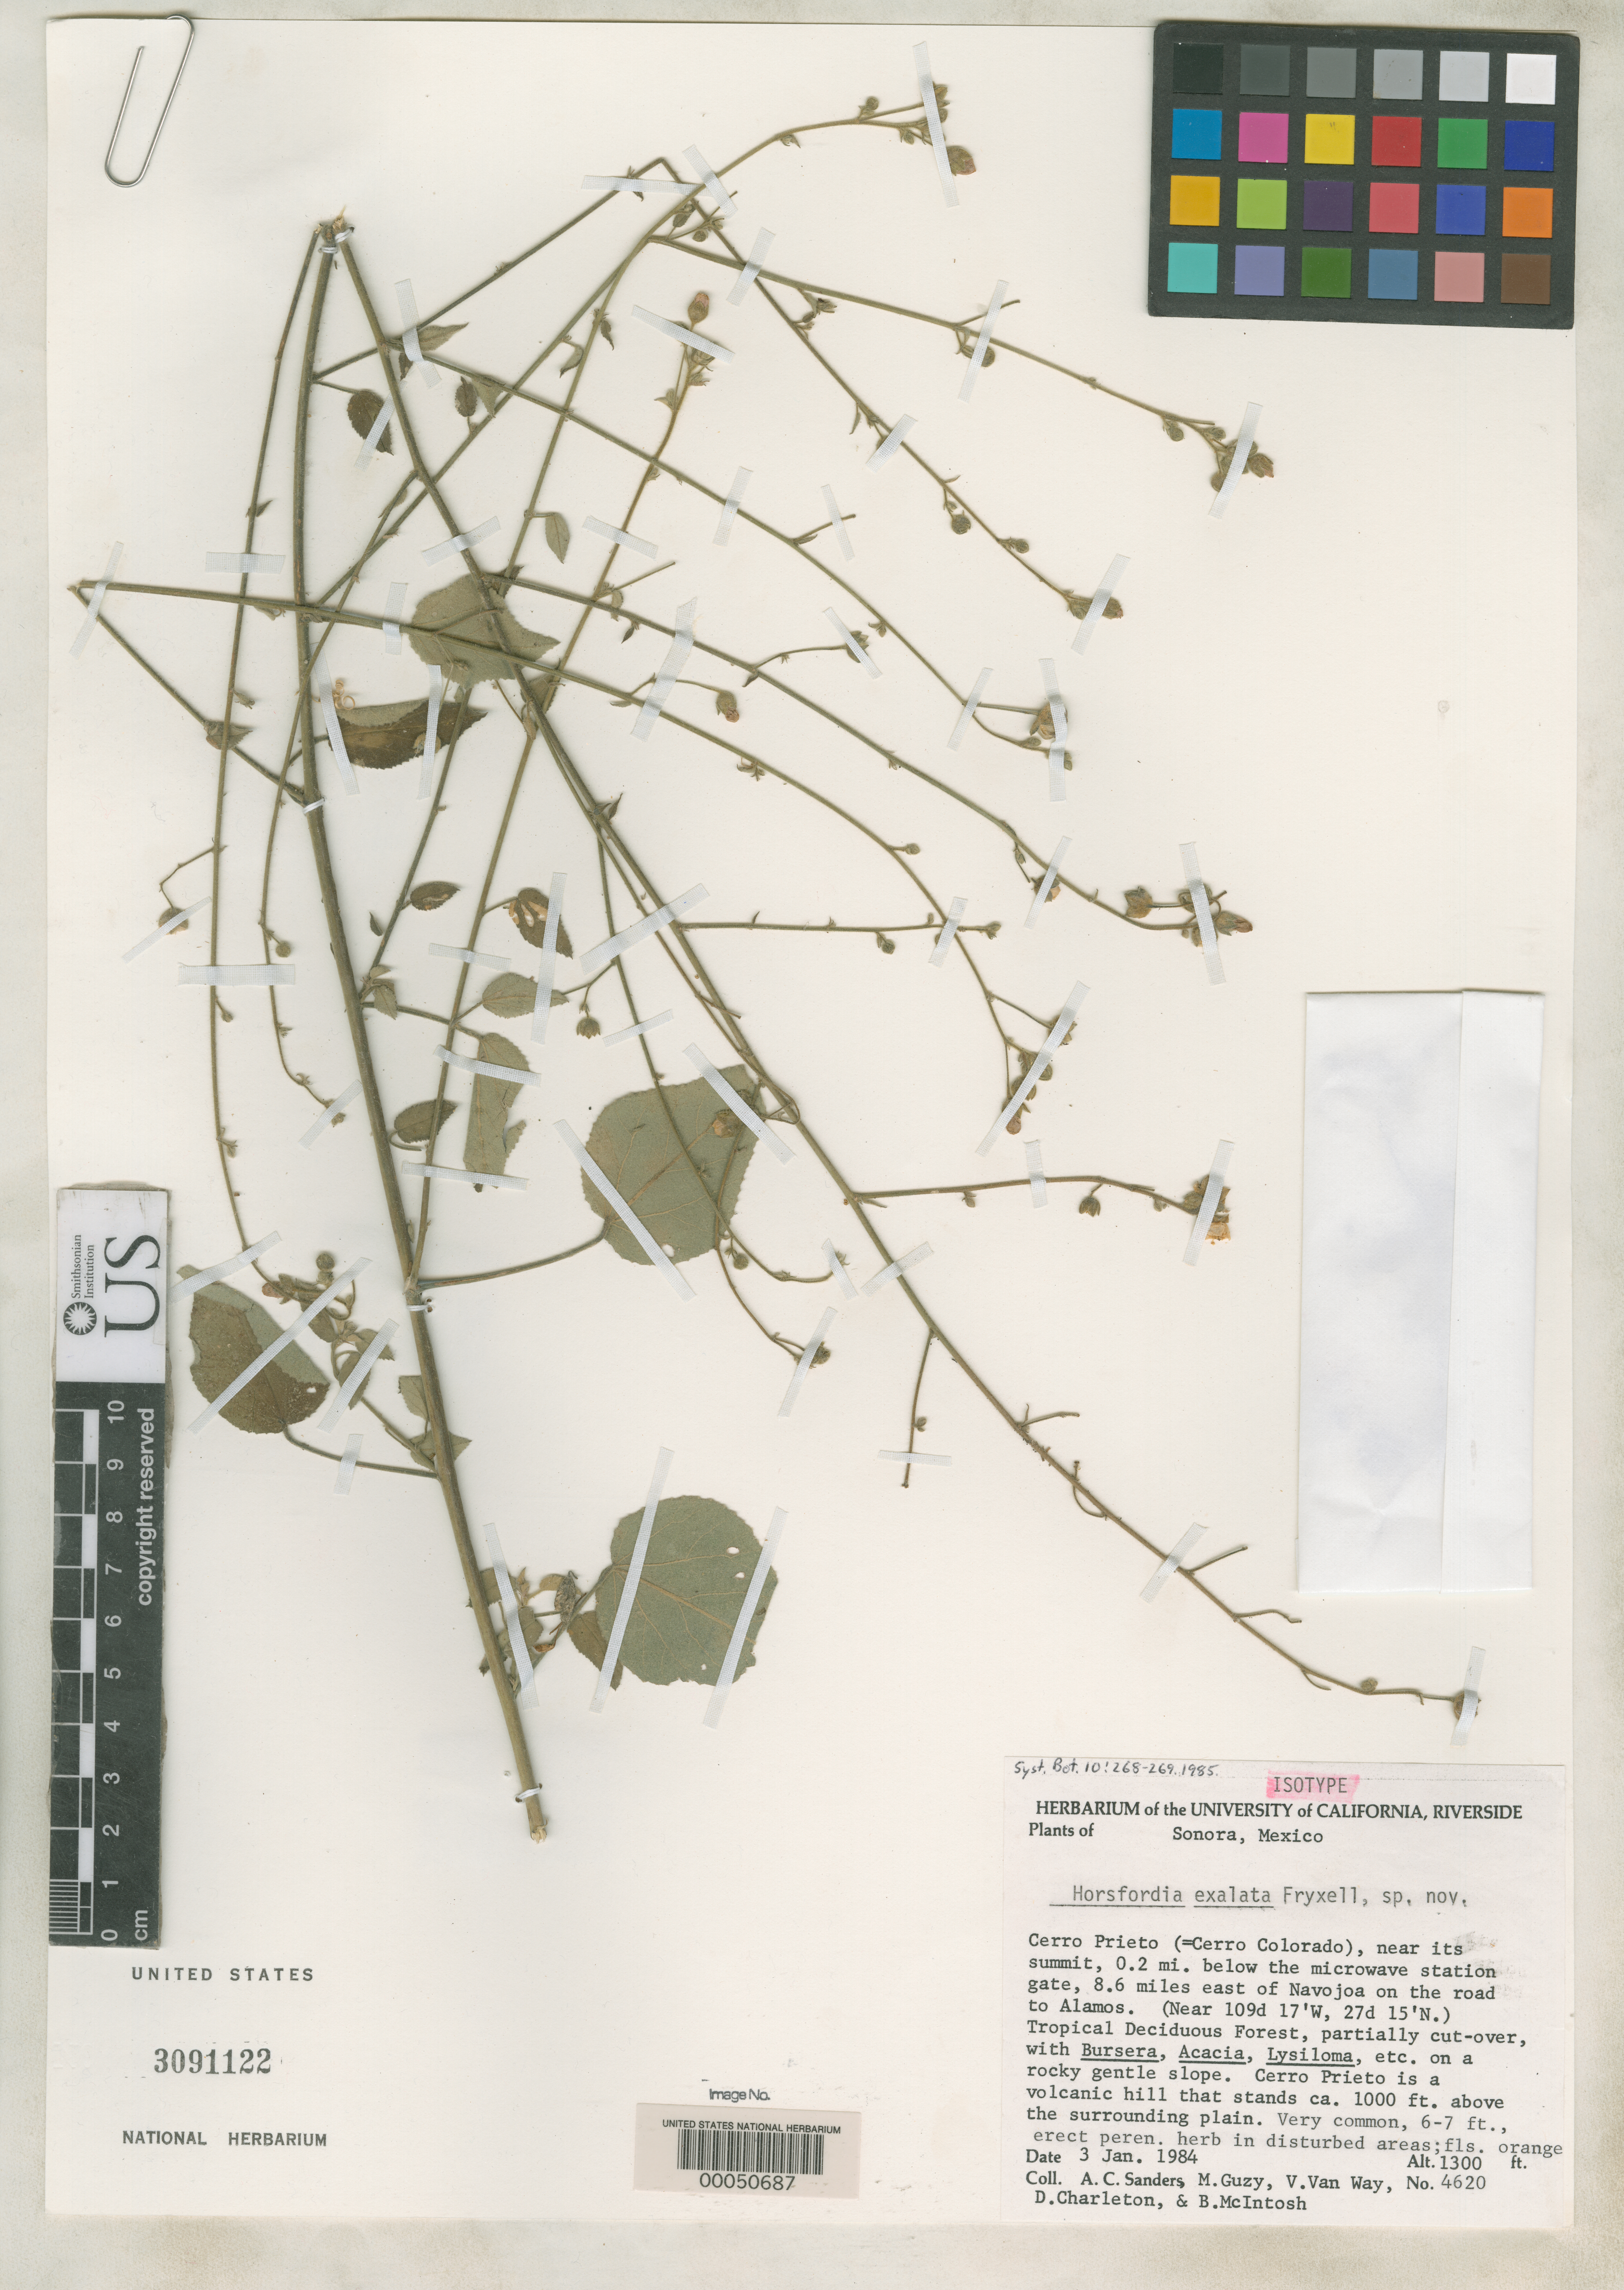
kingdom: Plantae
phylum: Tracheophyta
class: Magnoliopsida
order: Malvales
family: Malvaceae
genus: Horsfordia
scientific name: Horsfordia exalata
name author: Fryxell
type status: Isotype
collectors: A. Sanders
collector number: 4620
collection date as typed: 03 Jan 1984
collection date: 1984-01-03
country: Mexico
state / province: Sonora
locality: Cerro Prieto (=Cerro Colorado), near summit, 0.2 mi E of micro-wave station gate, 8.6 mi E of Navojoa on road to Alamos.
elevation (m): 305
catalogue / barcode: US 3091122